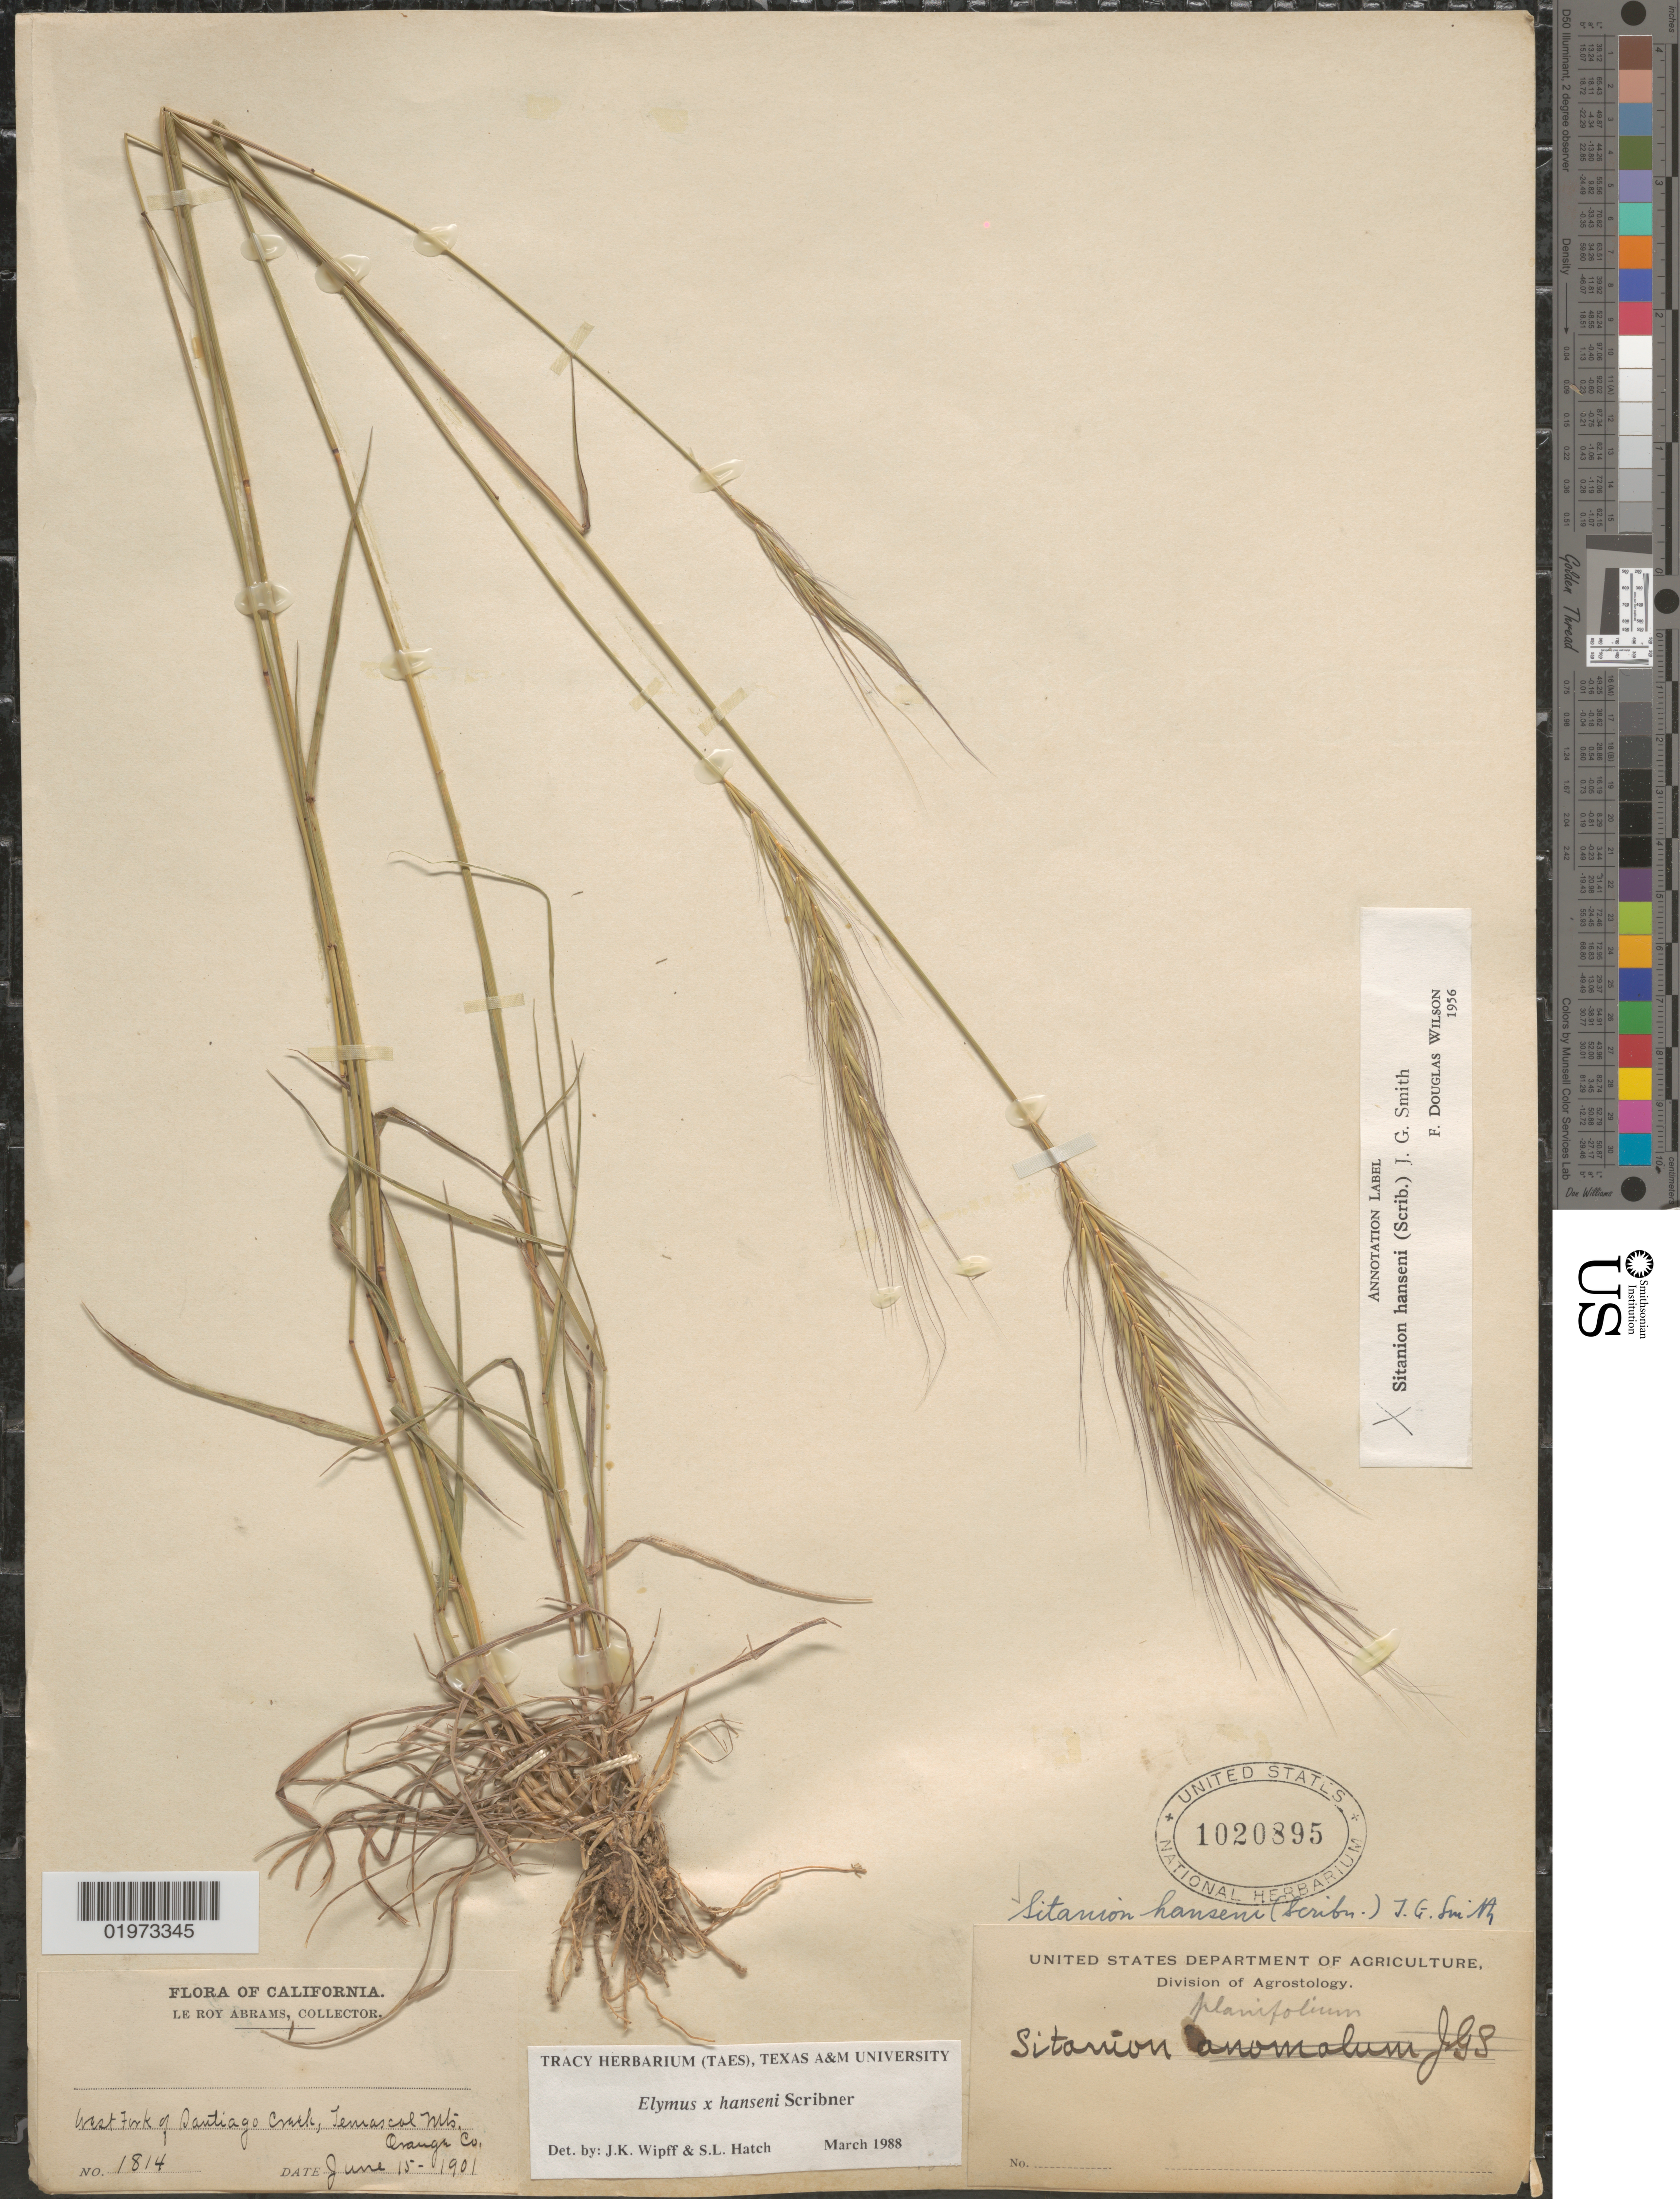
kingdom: Plantae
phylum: Tracheophyta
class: Liliopsida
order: Poales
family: Poaceae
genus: Elymus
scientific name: Elymus x hansenii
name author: Scribn.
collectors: L. Abrams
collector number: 1814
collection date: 1901-06-15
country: United States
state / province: California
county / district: Orange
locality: West Fork of Santiago Creek, Temascal Mts. Orange Co.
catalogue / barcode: US 1020895